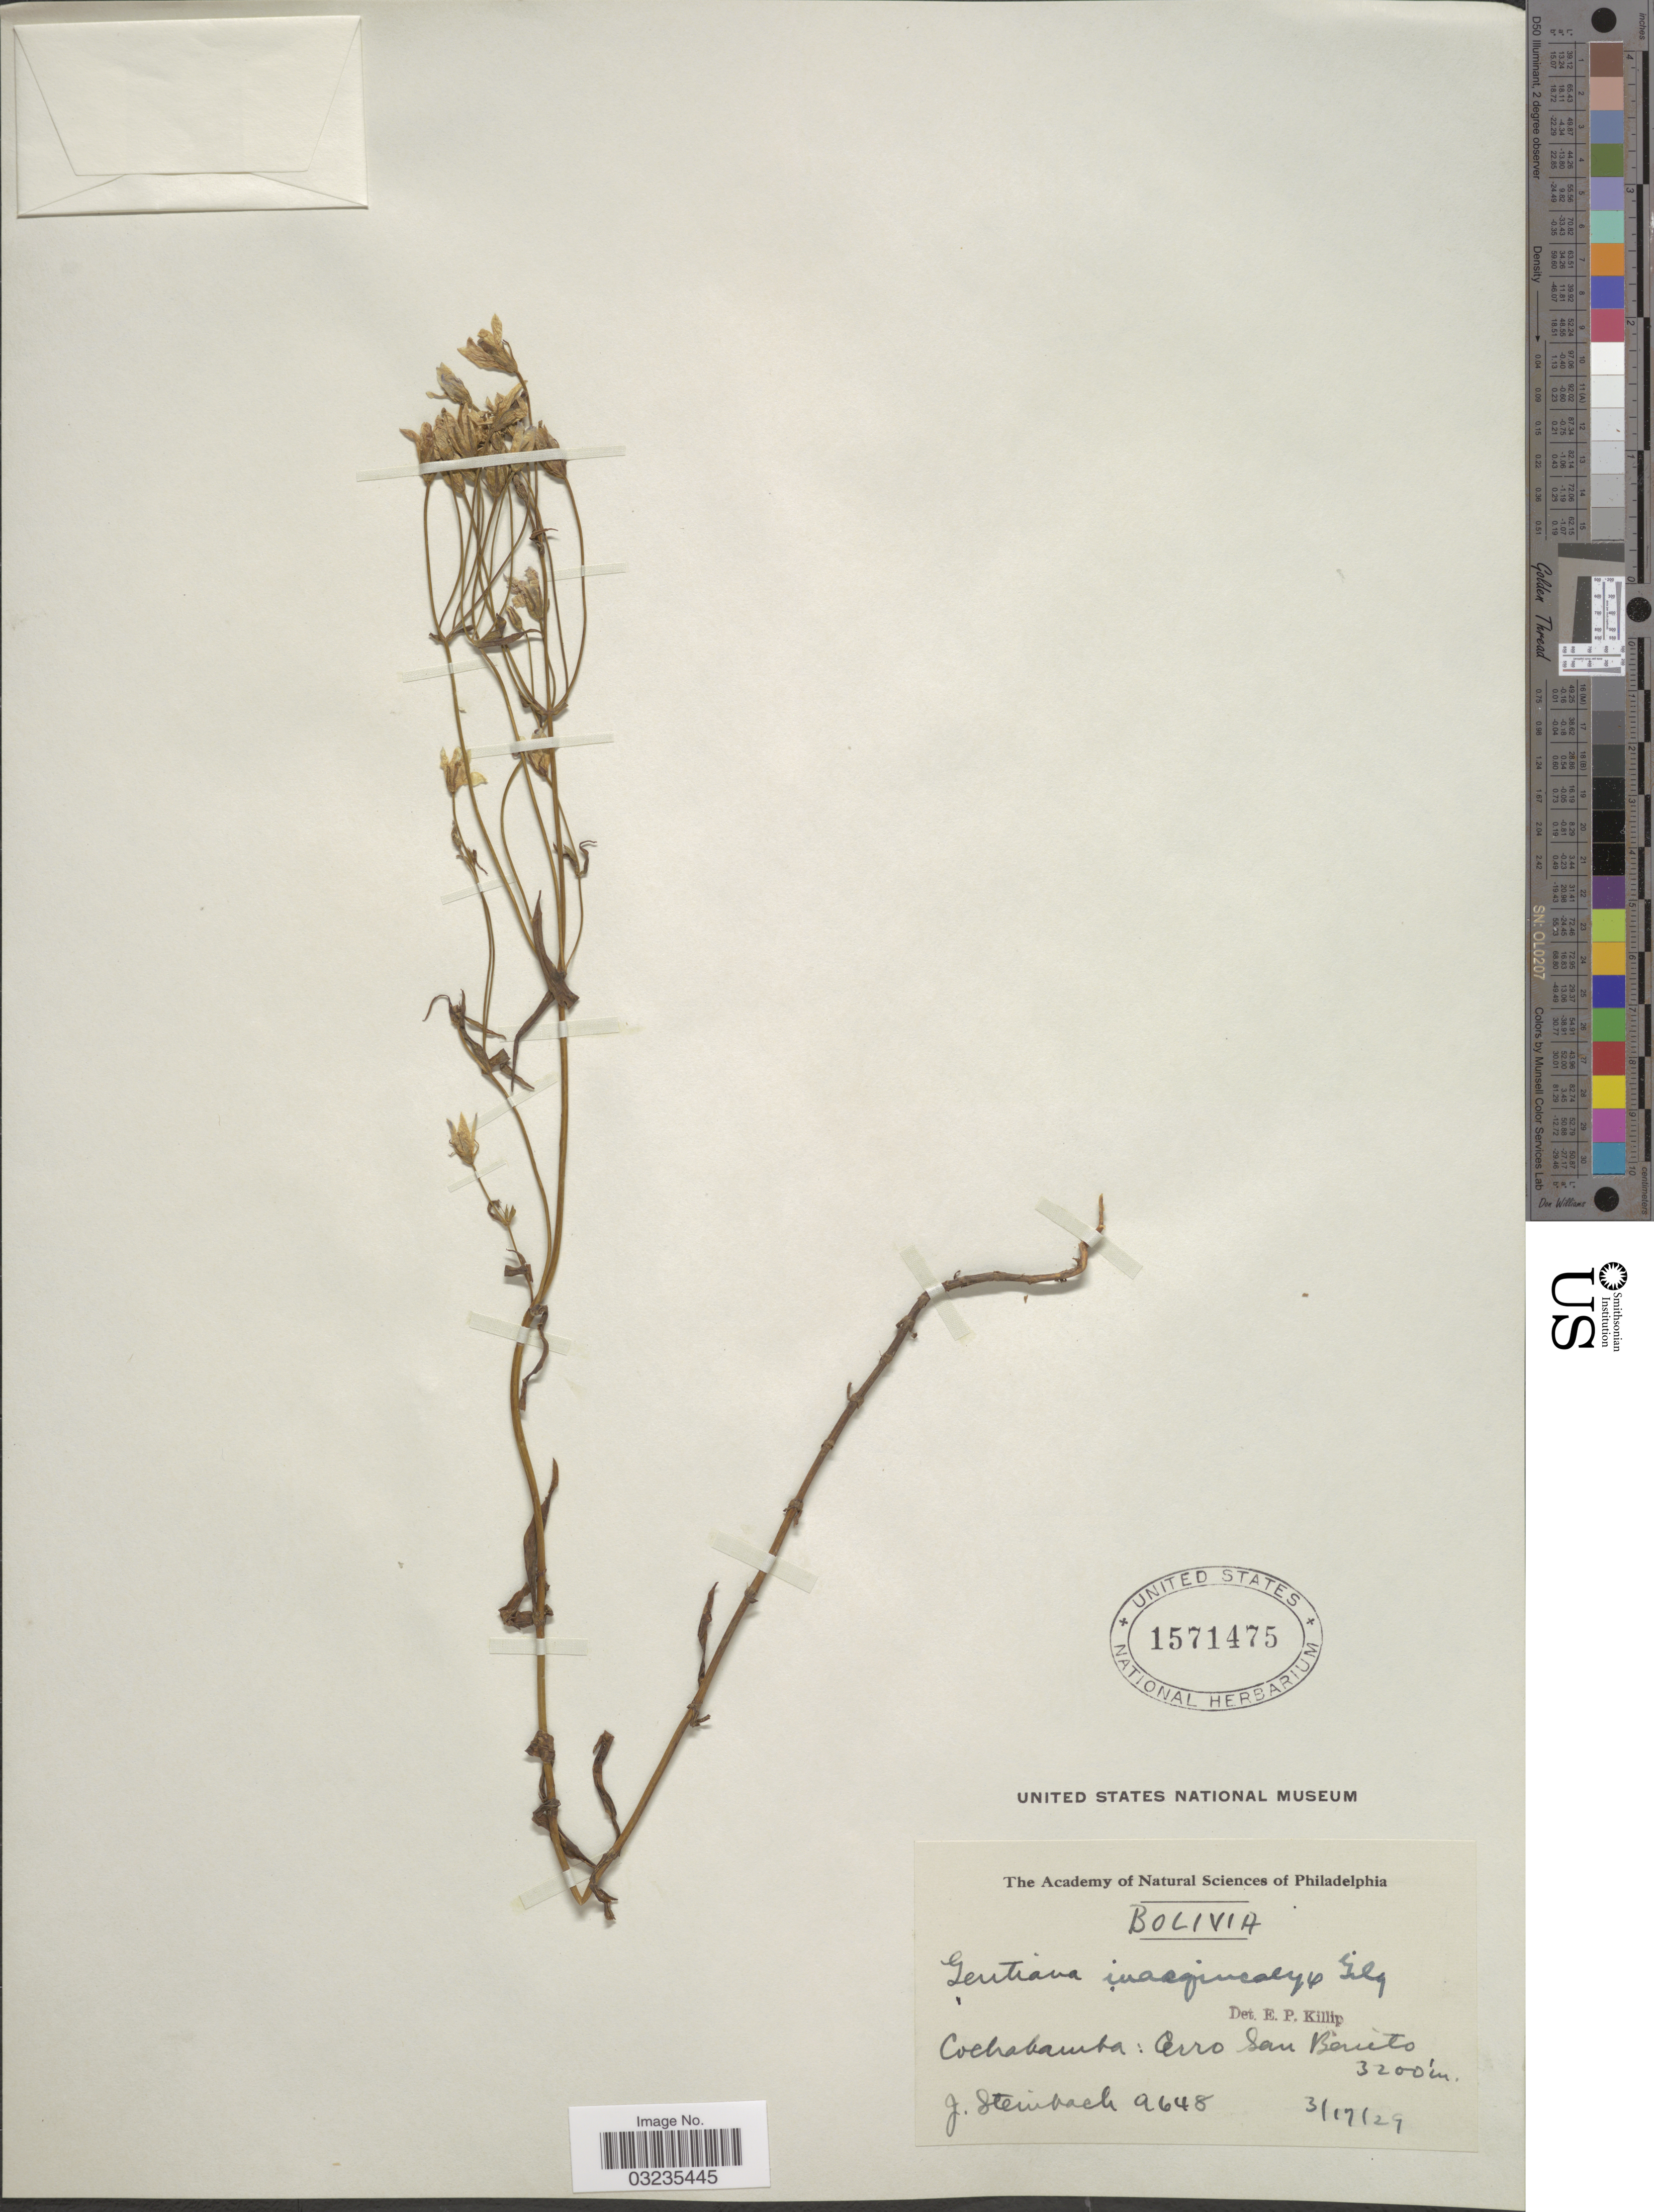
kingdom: Plantae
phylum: Tracheophyta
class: Magnoliopsida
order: Gentianales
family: Gentianaceae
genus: Gentiana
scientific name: Gentiana inaequicalyx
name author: Gilg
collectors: J. Steinbach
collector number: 9648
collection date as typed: Transcribed d/m/y: 17/3/29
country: Bolivia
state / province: Cochabamba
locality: Cerro San Benito.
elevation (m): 3200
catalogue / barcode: US 1571475